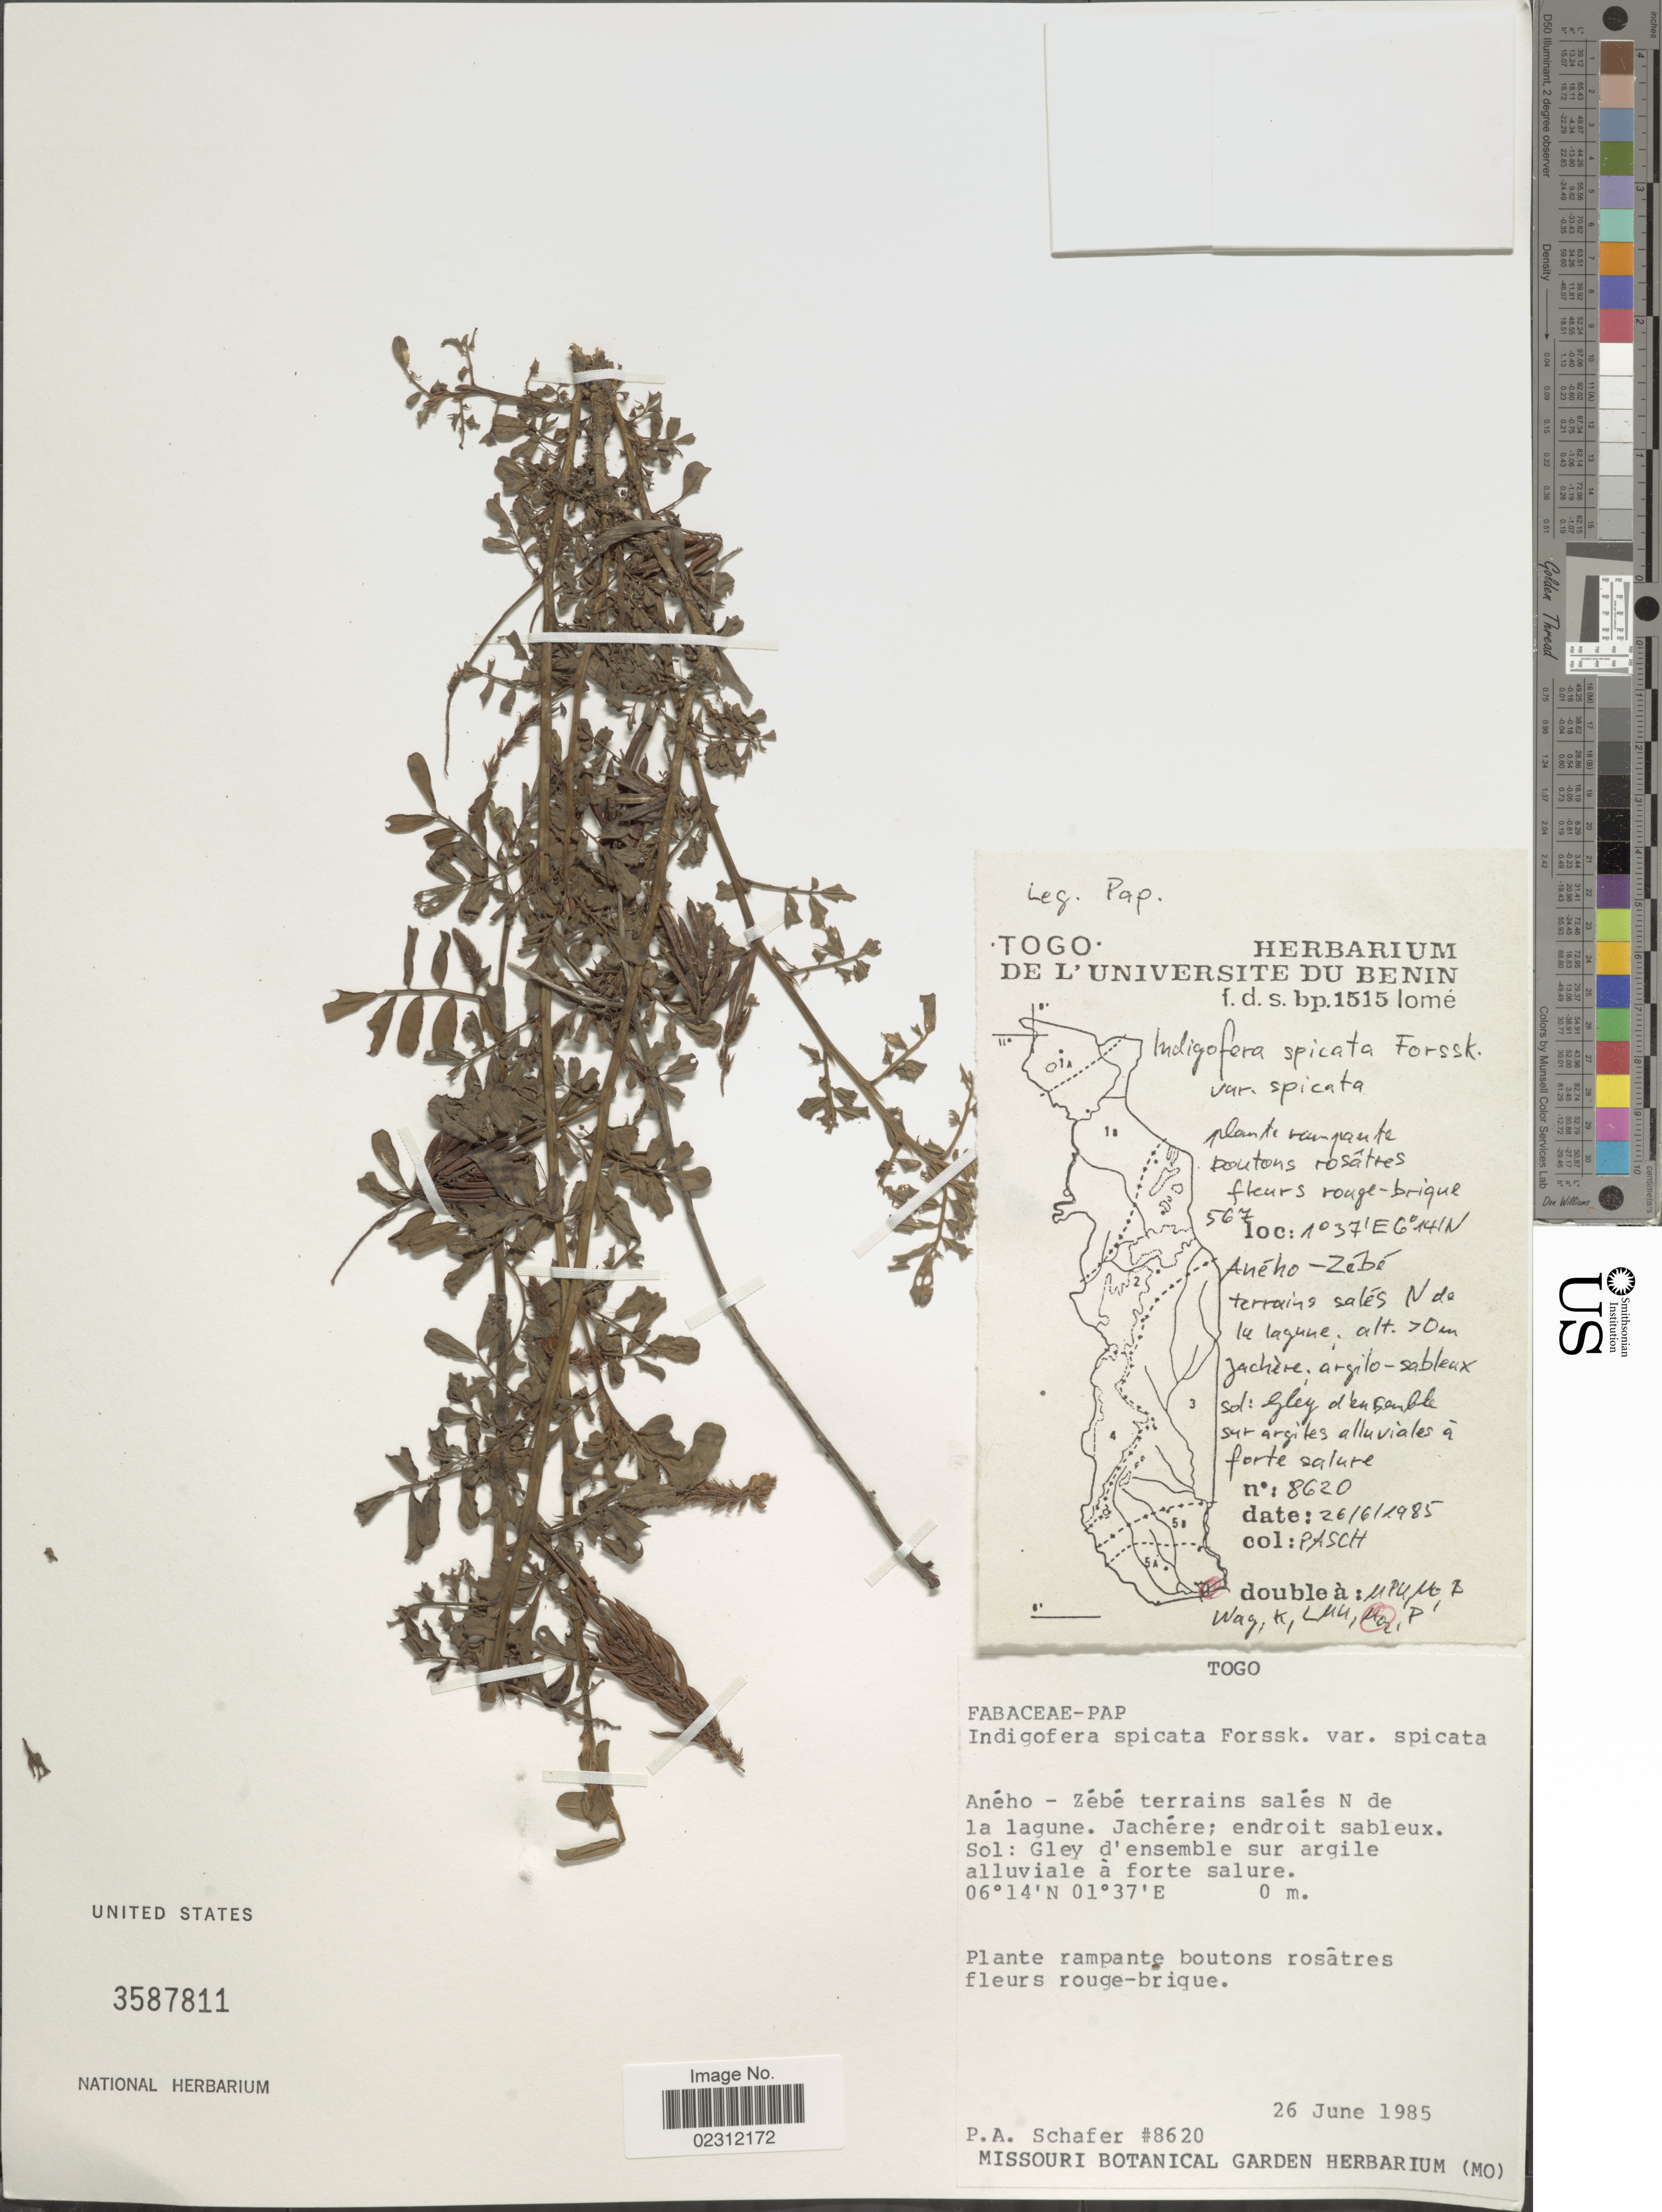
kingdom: Plantae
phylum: Tracheophyta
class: Magnoliopsida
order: Fabales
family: Fabaceae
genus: Indigofera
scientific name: Indigofera spicata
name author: Forssk.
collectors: P. Schafer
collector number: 8620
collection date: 1985-06-26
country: Togo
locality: Aneho - Zebe terrains sales N de la lagune. Jachere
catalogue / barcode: US 3587811